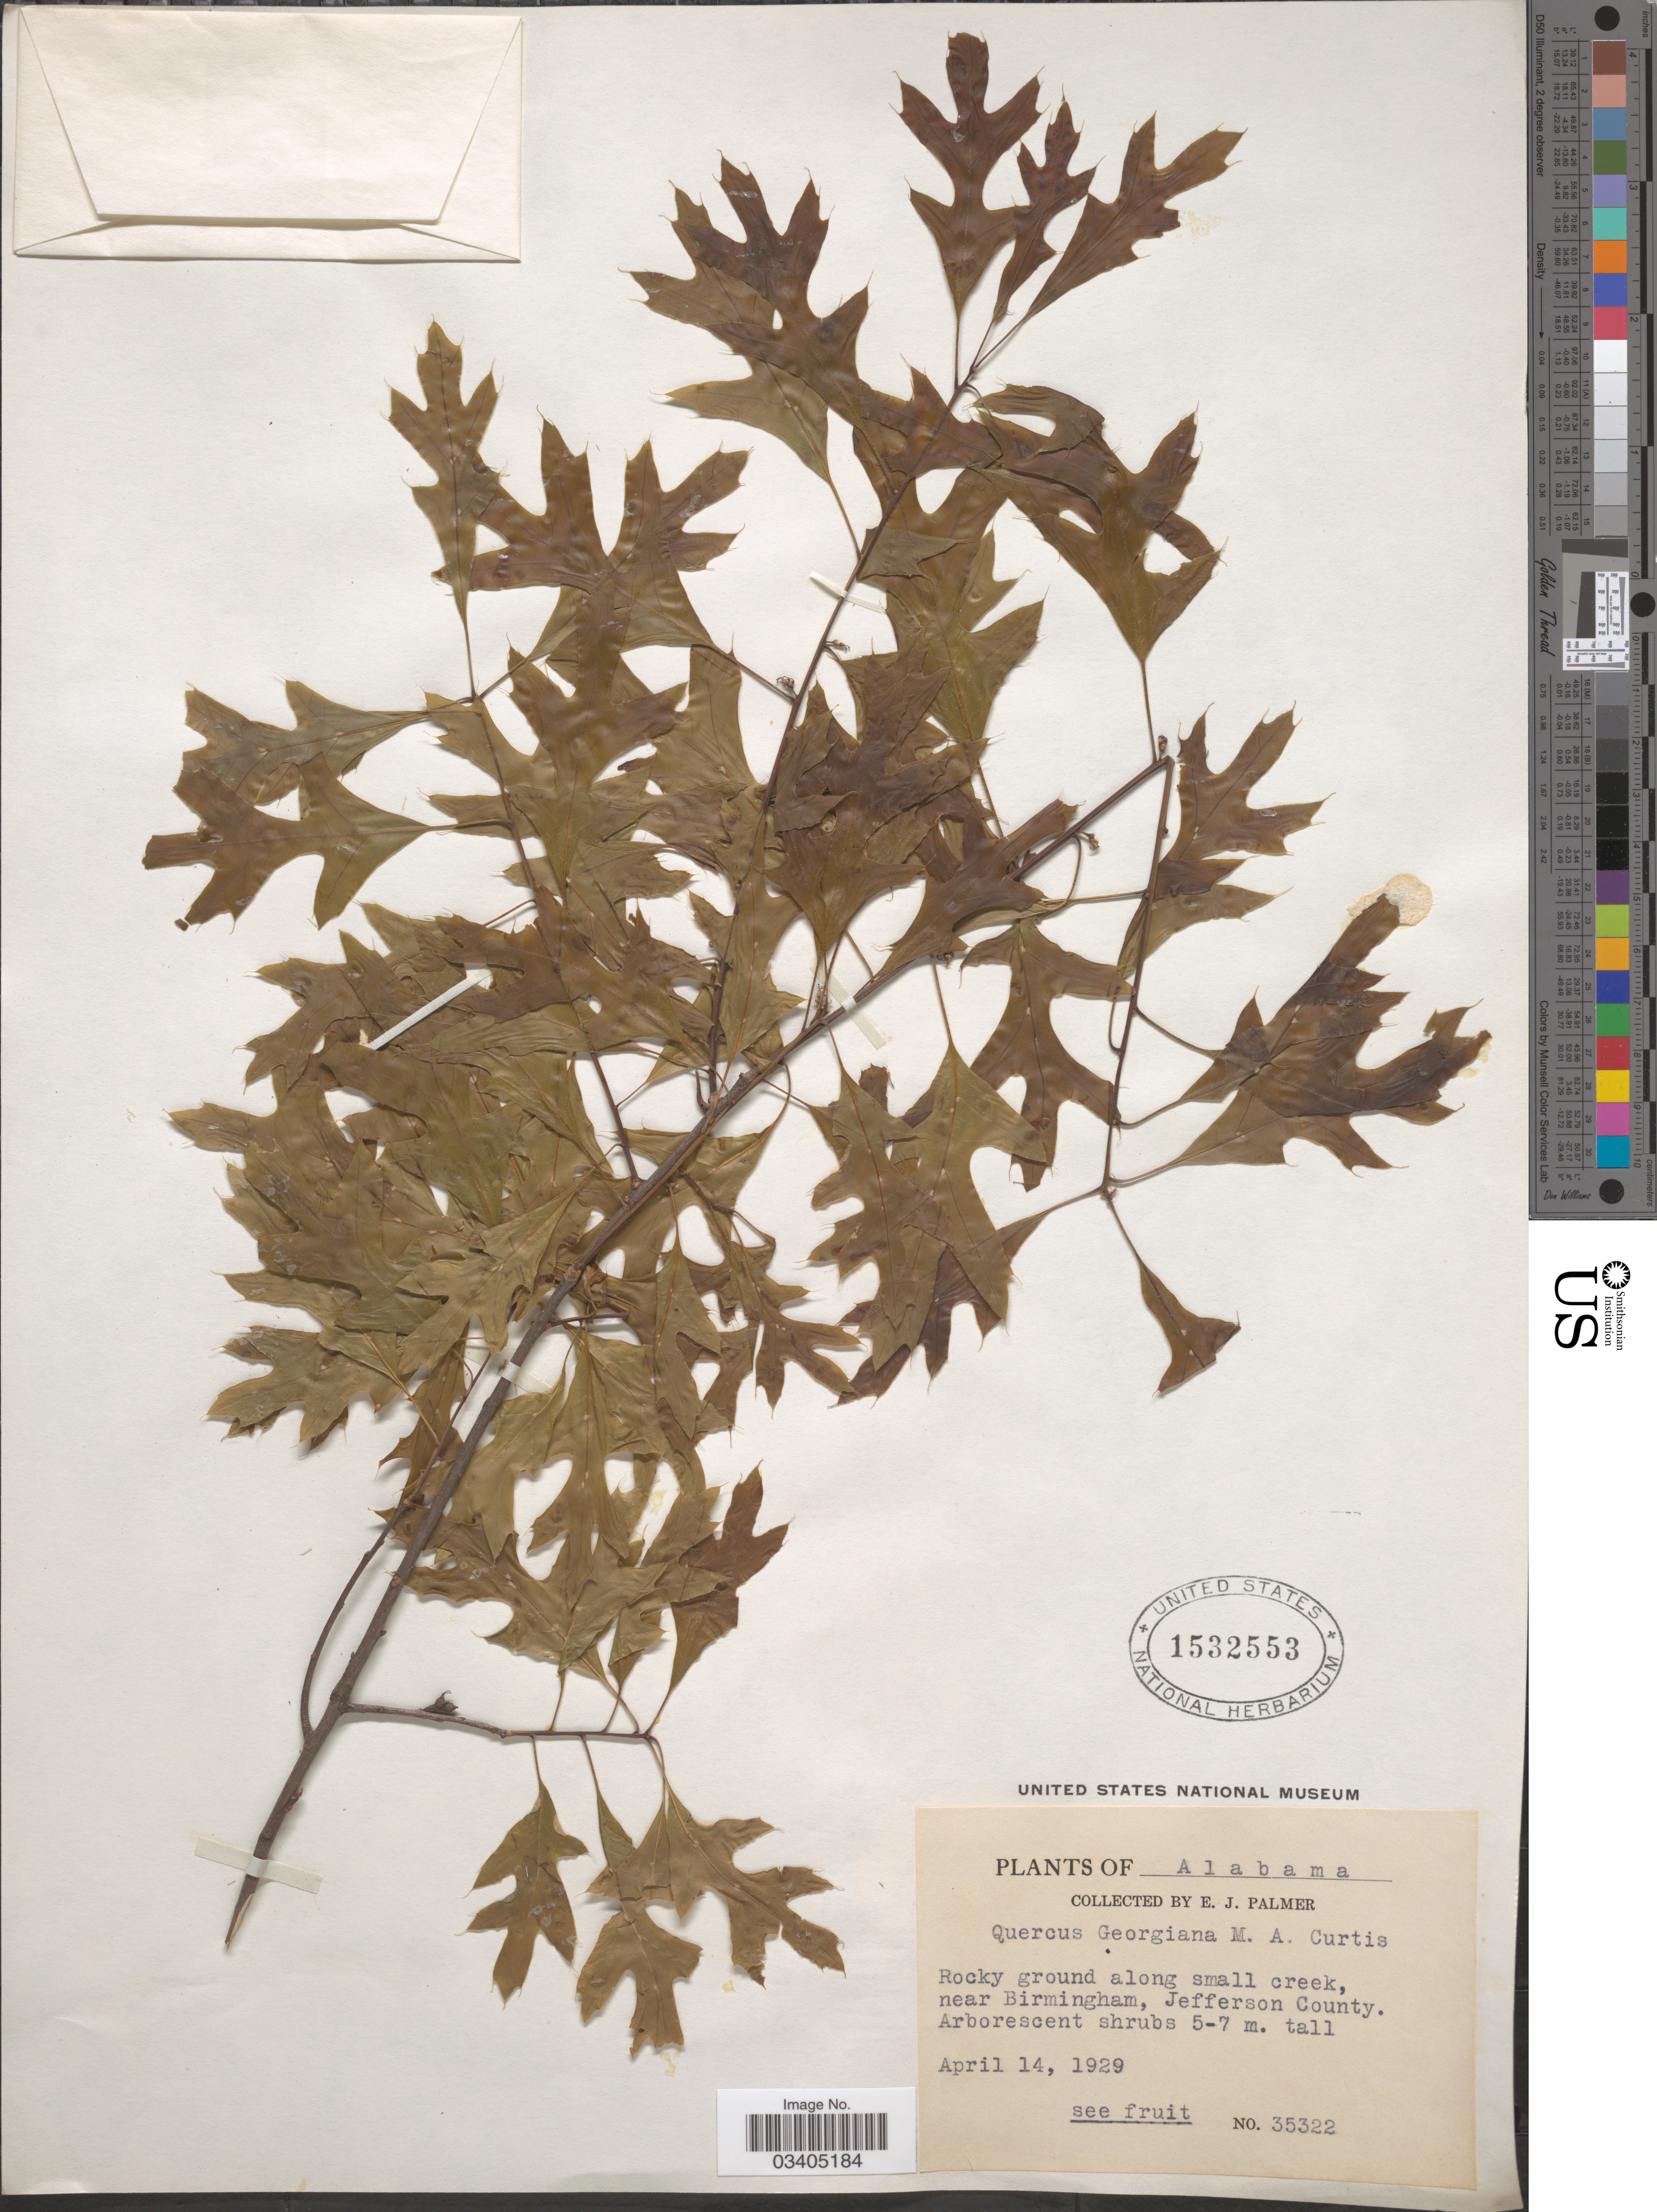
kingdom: Plantae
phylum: Tracheophyta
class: Magnoliopsida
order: Fagales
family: Fagaceae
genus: Quercus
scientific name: Quercus georgiana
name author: M.A. Curtis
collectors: E. J. Palmer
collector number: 35322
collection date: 1929-04-14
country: United States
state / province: Alabama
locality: Rocky ground along small creek, near Birmingham, Jefferson County.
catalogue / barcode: US 1532553